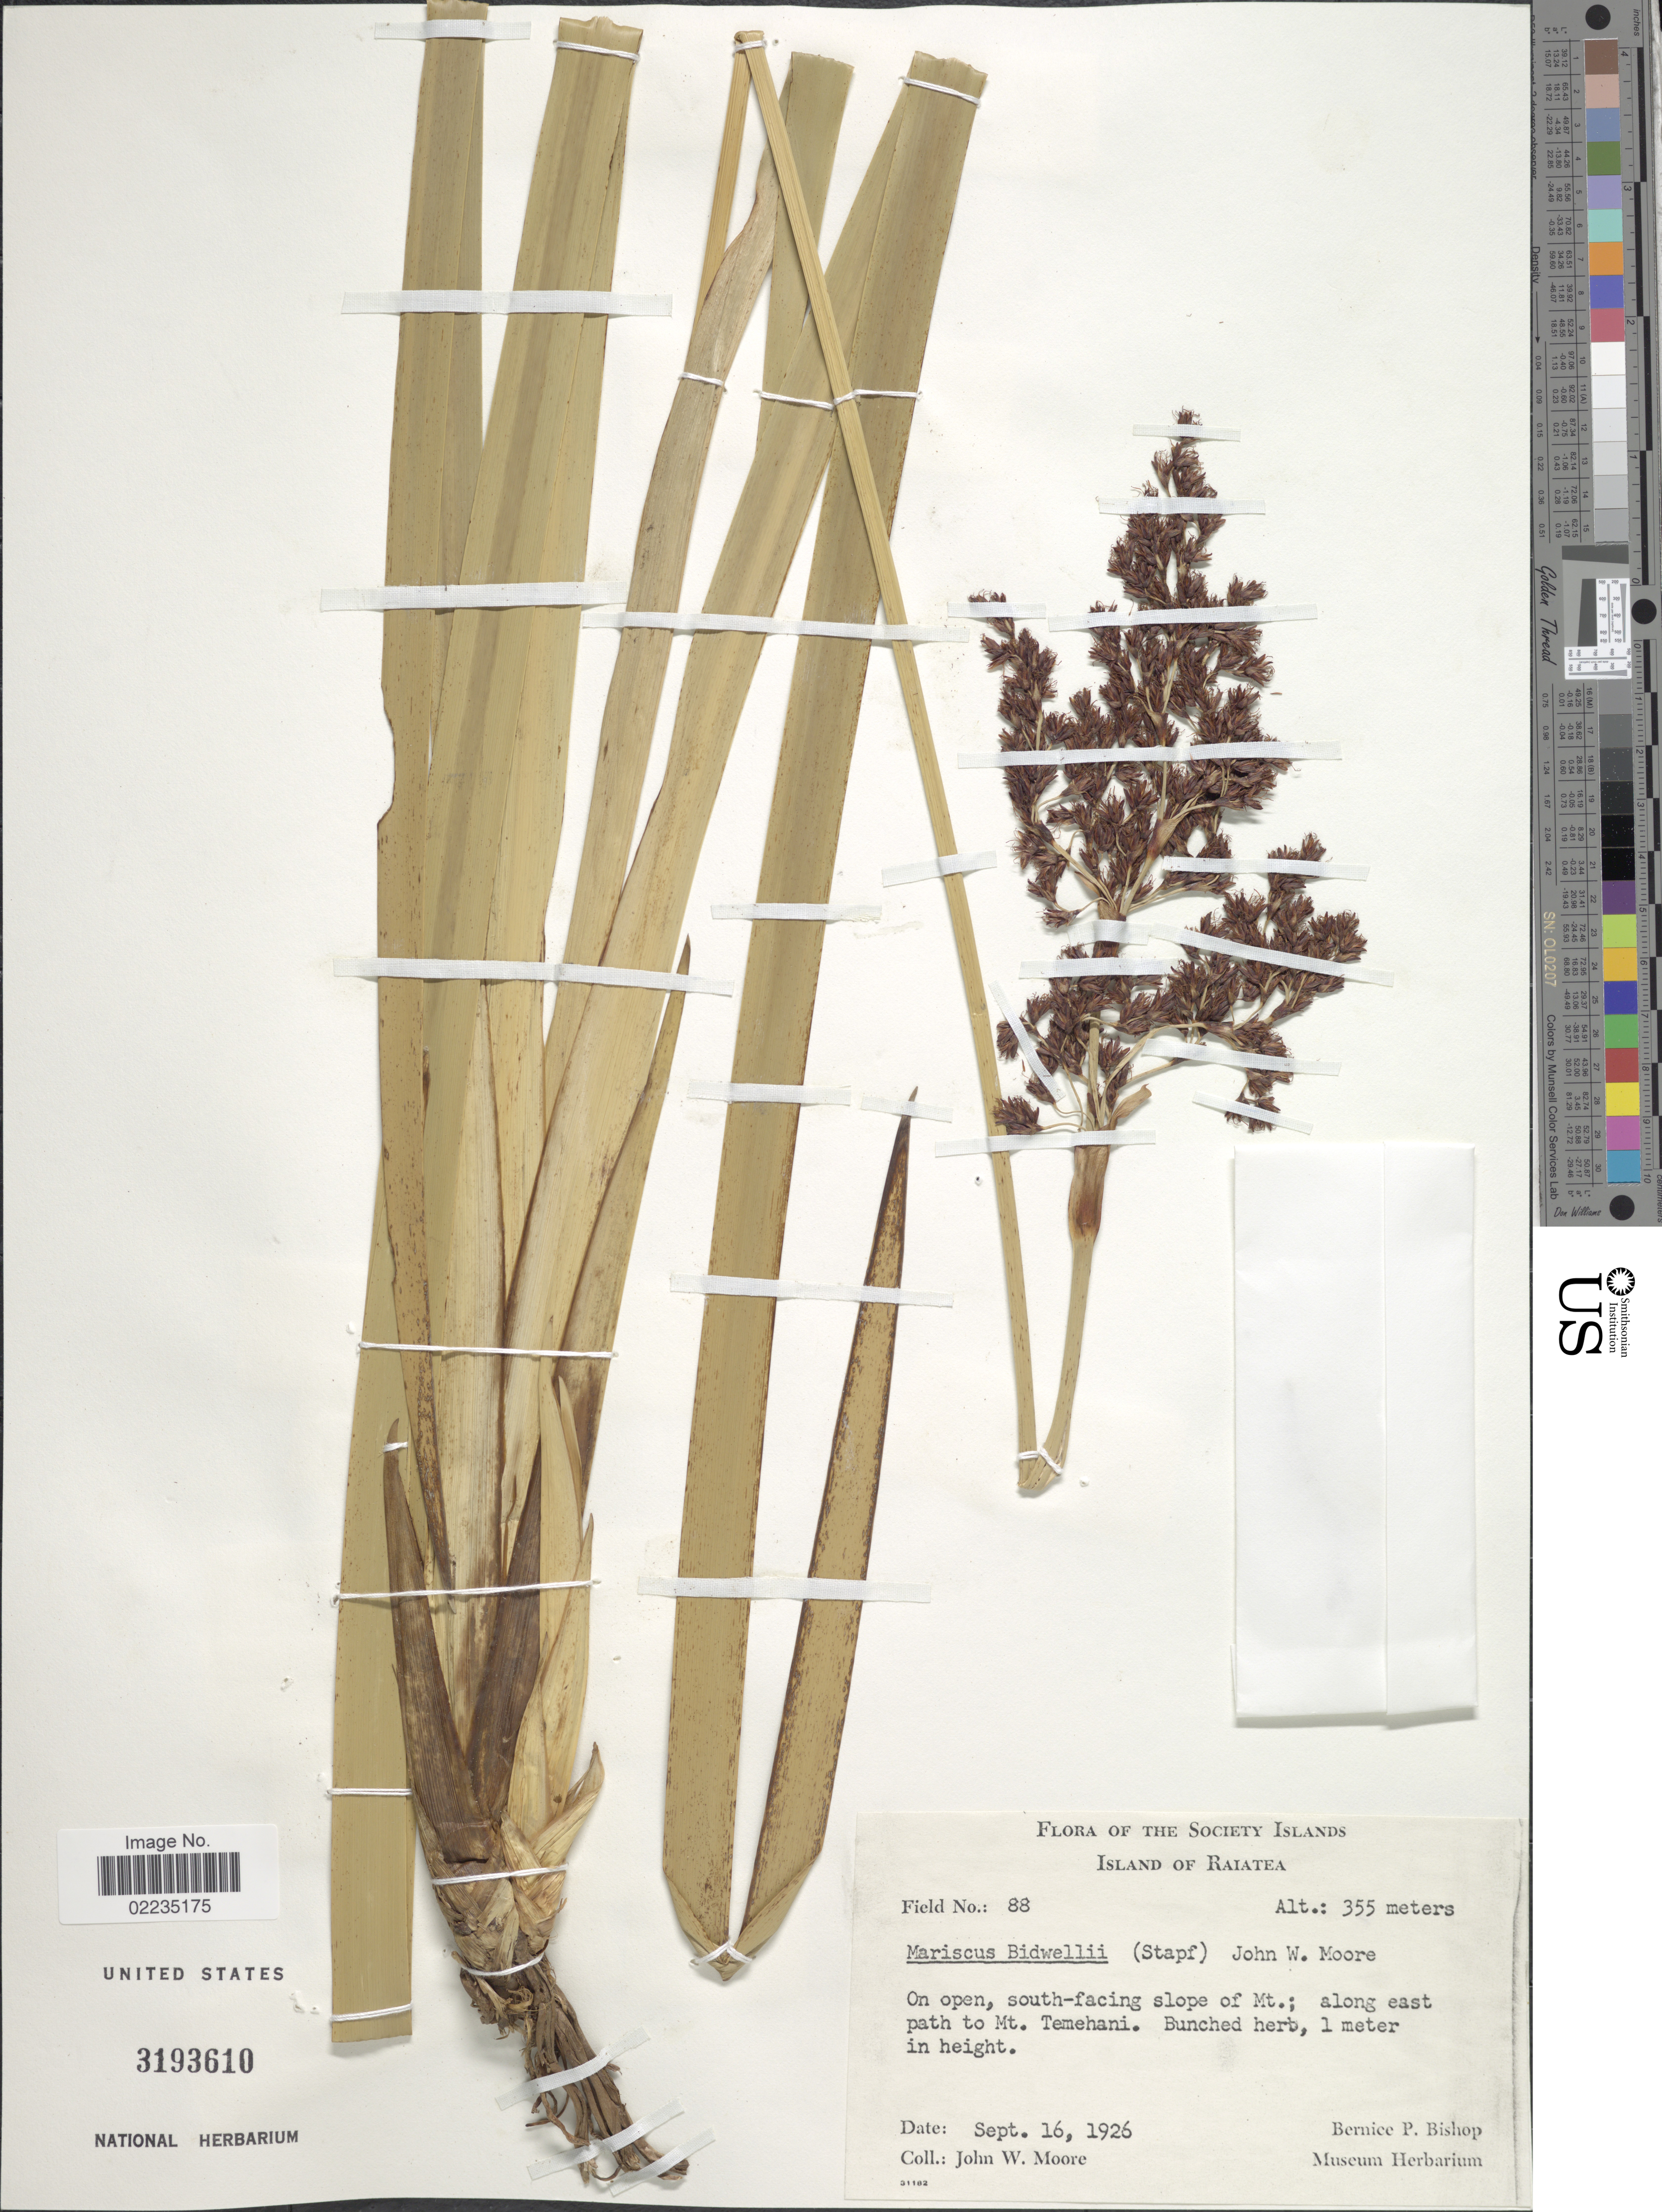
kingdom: Plantae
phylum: Tracheophyta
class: Liliopsida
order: Poales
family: Cyperaceae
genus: Machaerina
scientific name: Machaerina sp.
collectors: J. Moore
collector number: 88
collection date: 1926-09-16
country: French Polynesia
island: Raiatea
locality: Island of Raiatea, On open, south-facing slope of Mt. along east path to Mt. Temehani, The Society Island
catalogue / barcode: US 3193610